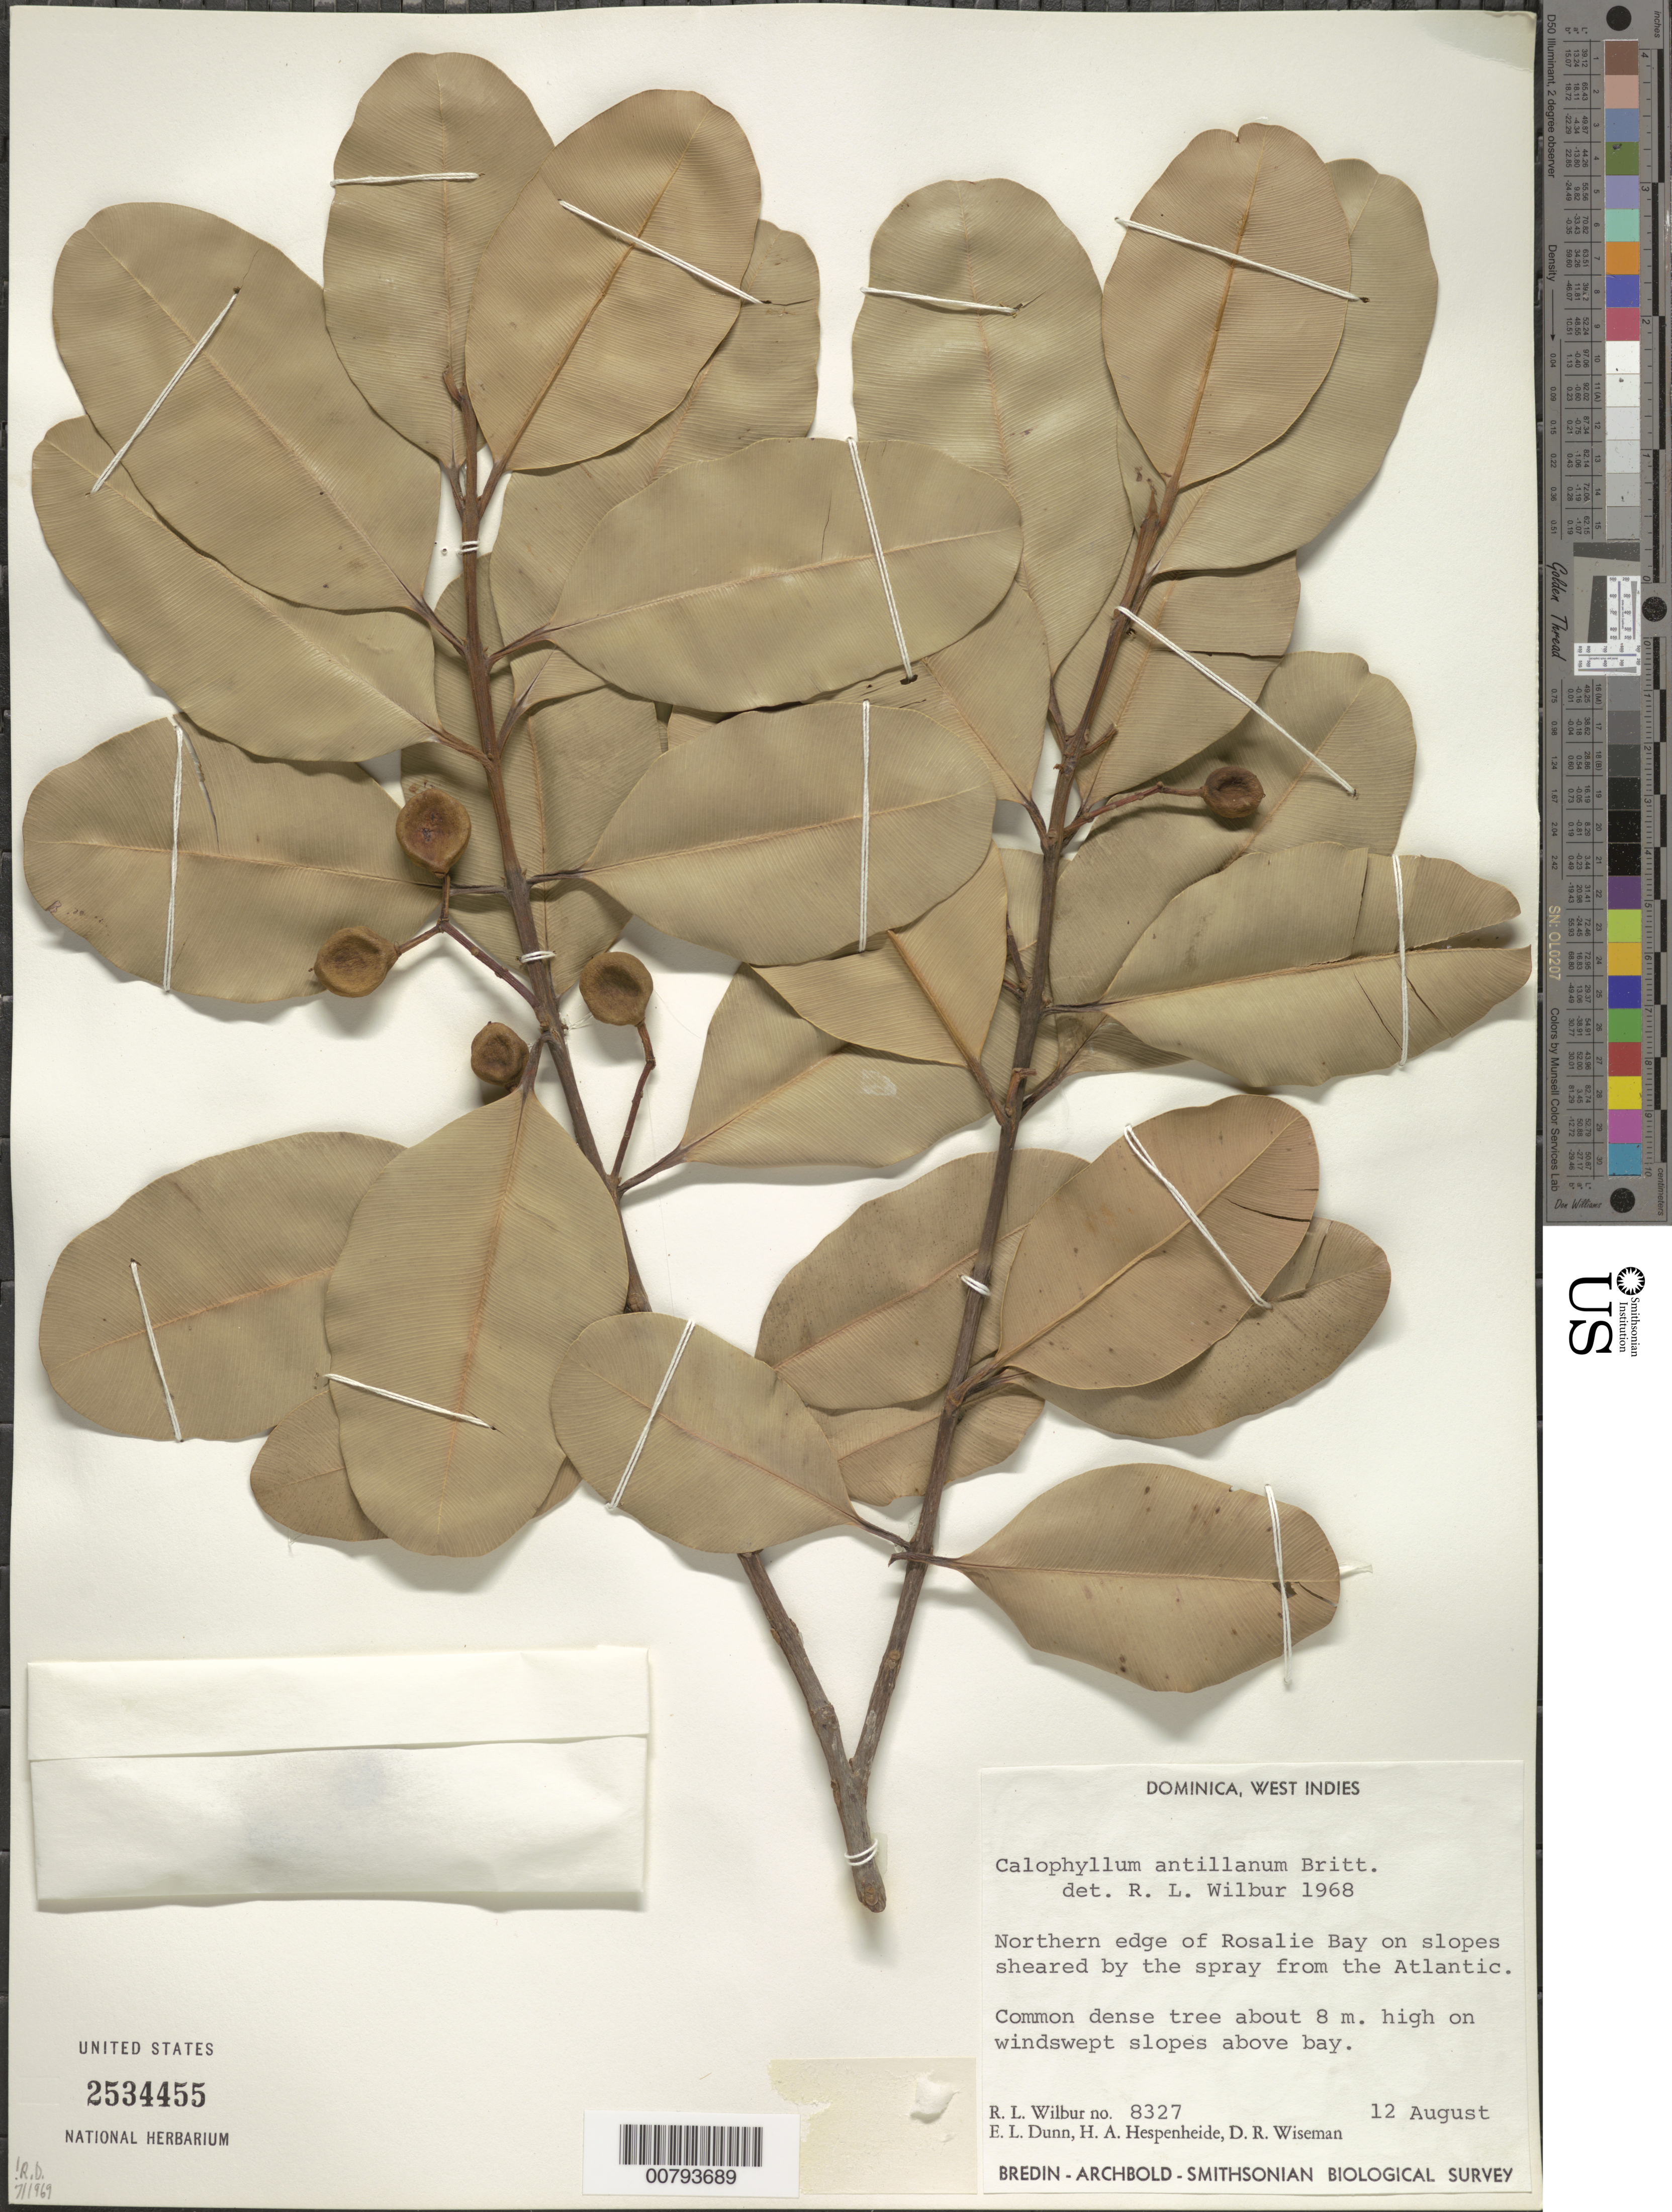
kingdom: Plantae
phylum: Tracheophyta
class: Magnoliopsida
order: Malpighiales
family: Calophyllaceae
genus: Calophyllum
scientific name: Calophyllum calaba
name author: L.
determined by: Wilbur, R. L.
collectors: R. L. Wilbur, E. Dunn, H. A. Hespenheide & D. R. Wiseman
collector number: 8327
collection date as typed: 12 Aug 19--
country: Dominica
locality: Northern edge of Rosalie Bay on slopes sheared by spray from the Atlantic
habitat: Windswept slope above bay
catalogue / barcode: US 2534455